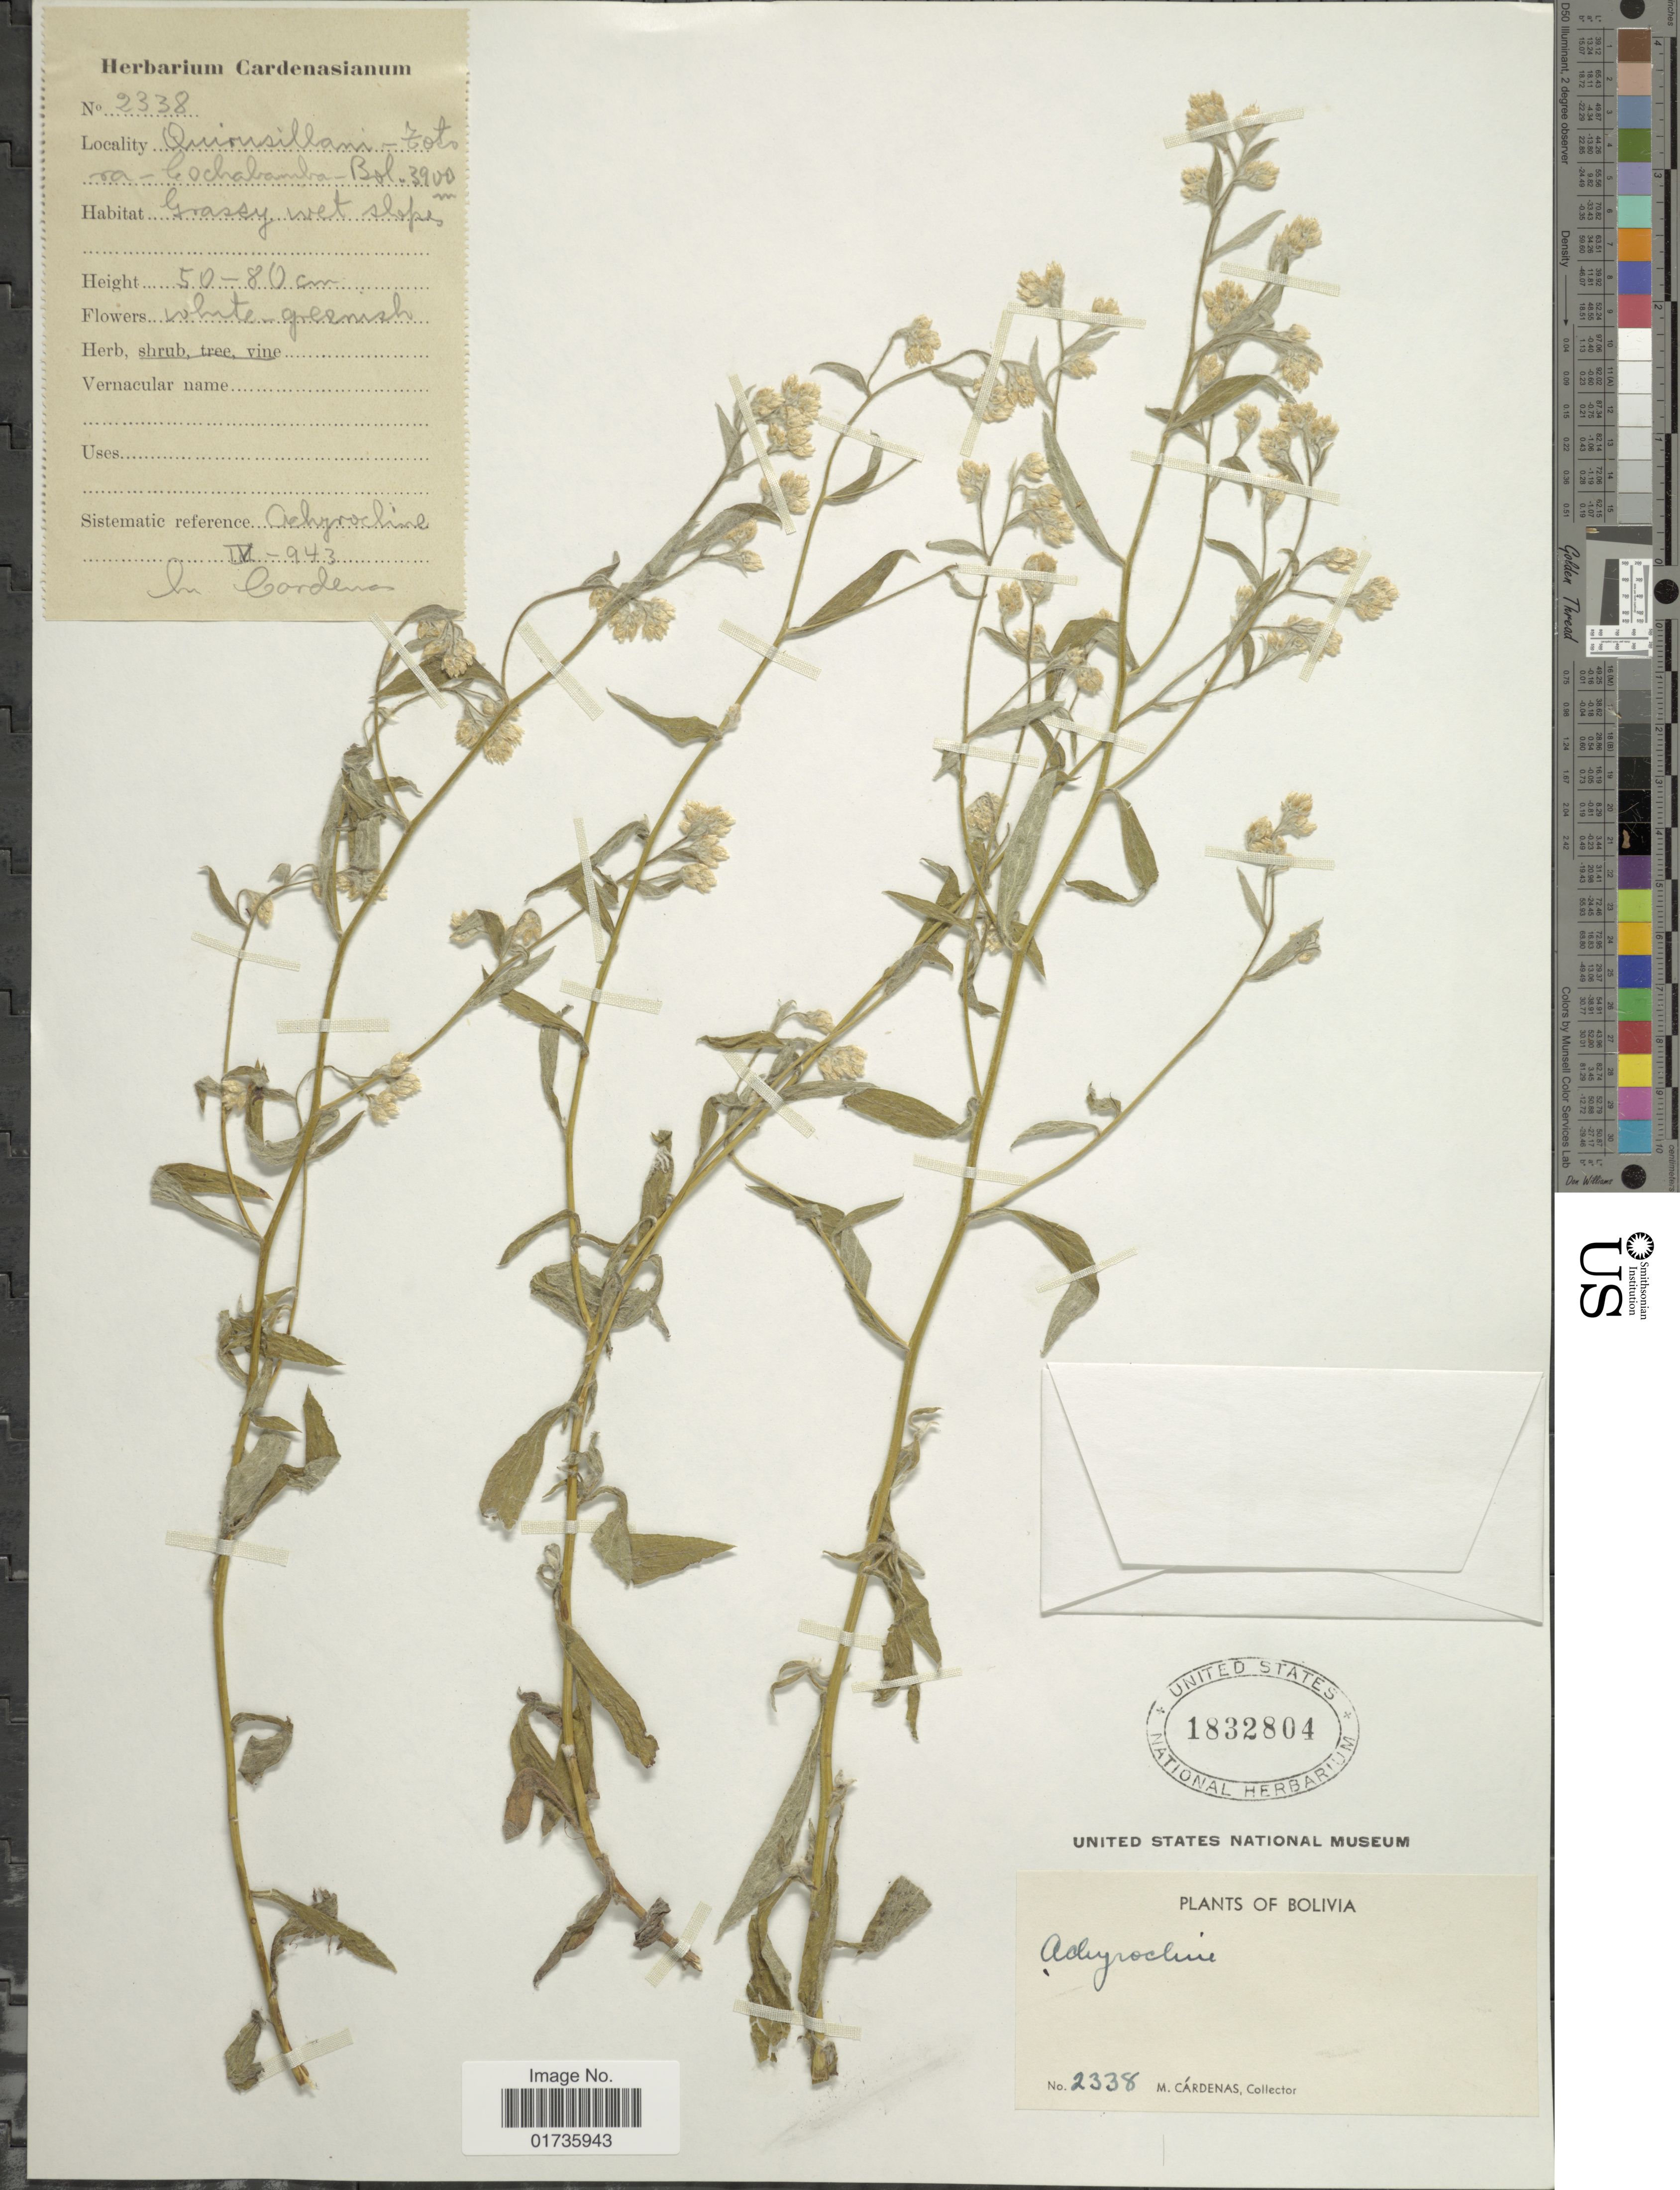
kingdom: Plantae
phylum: Tracheophyta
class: Magnoliopsida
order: Asterales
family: Asteraceae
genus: Achyrocline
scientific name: Achyrocline tomentosa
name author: Rusby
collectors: M. Cárdenas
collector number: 2338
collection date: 1943-04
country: Bolivia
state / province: Cochabamba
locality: Quinionsillani - Totora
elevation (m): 3900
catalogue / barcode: US 1832804